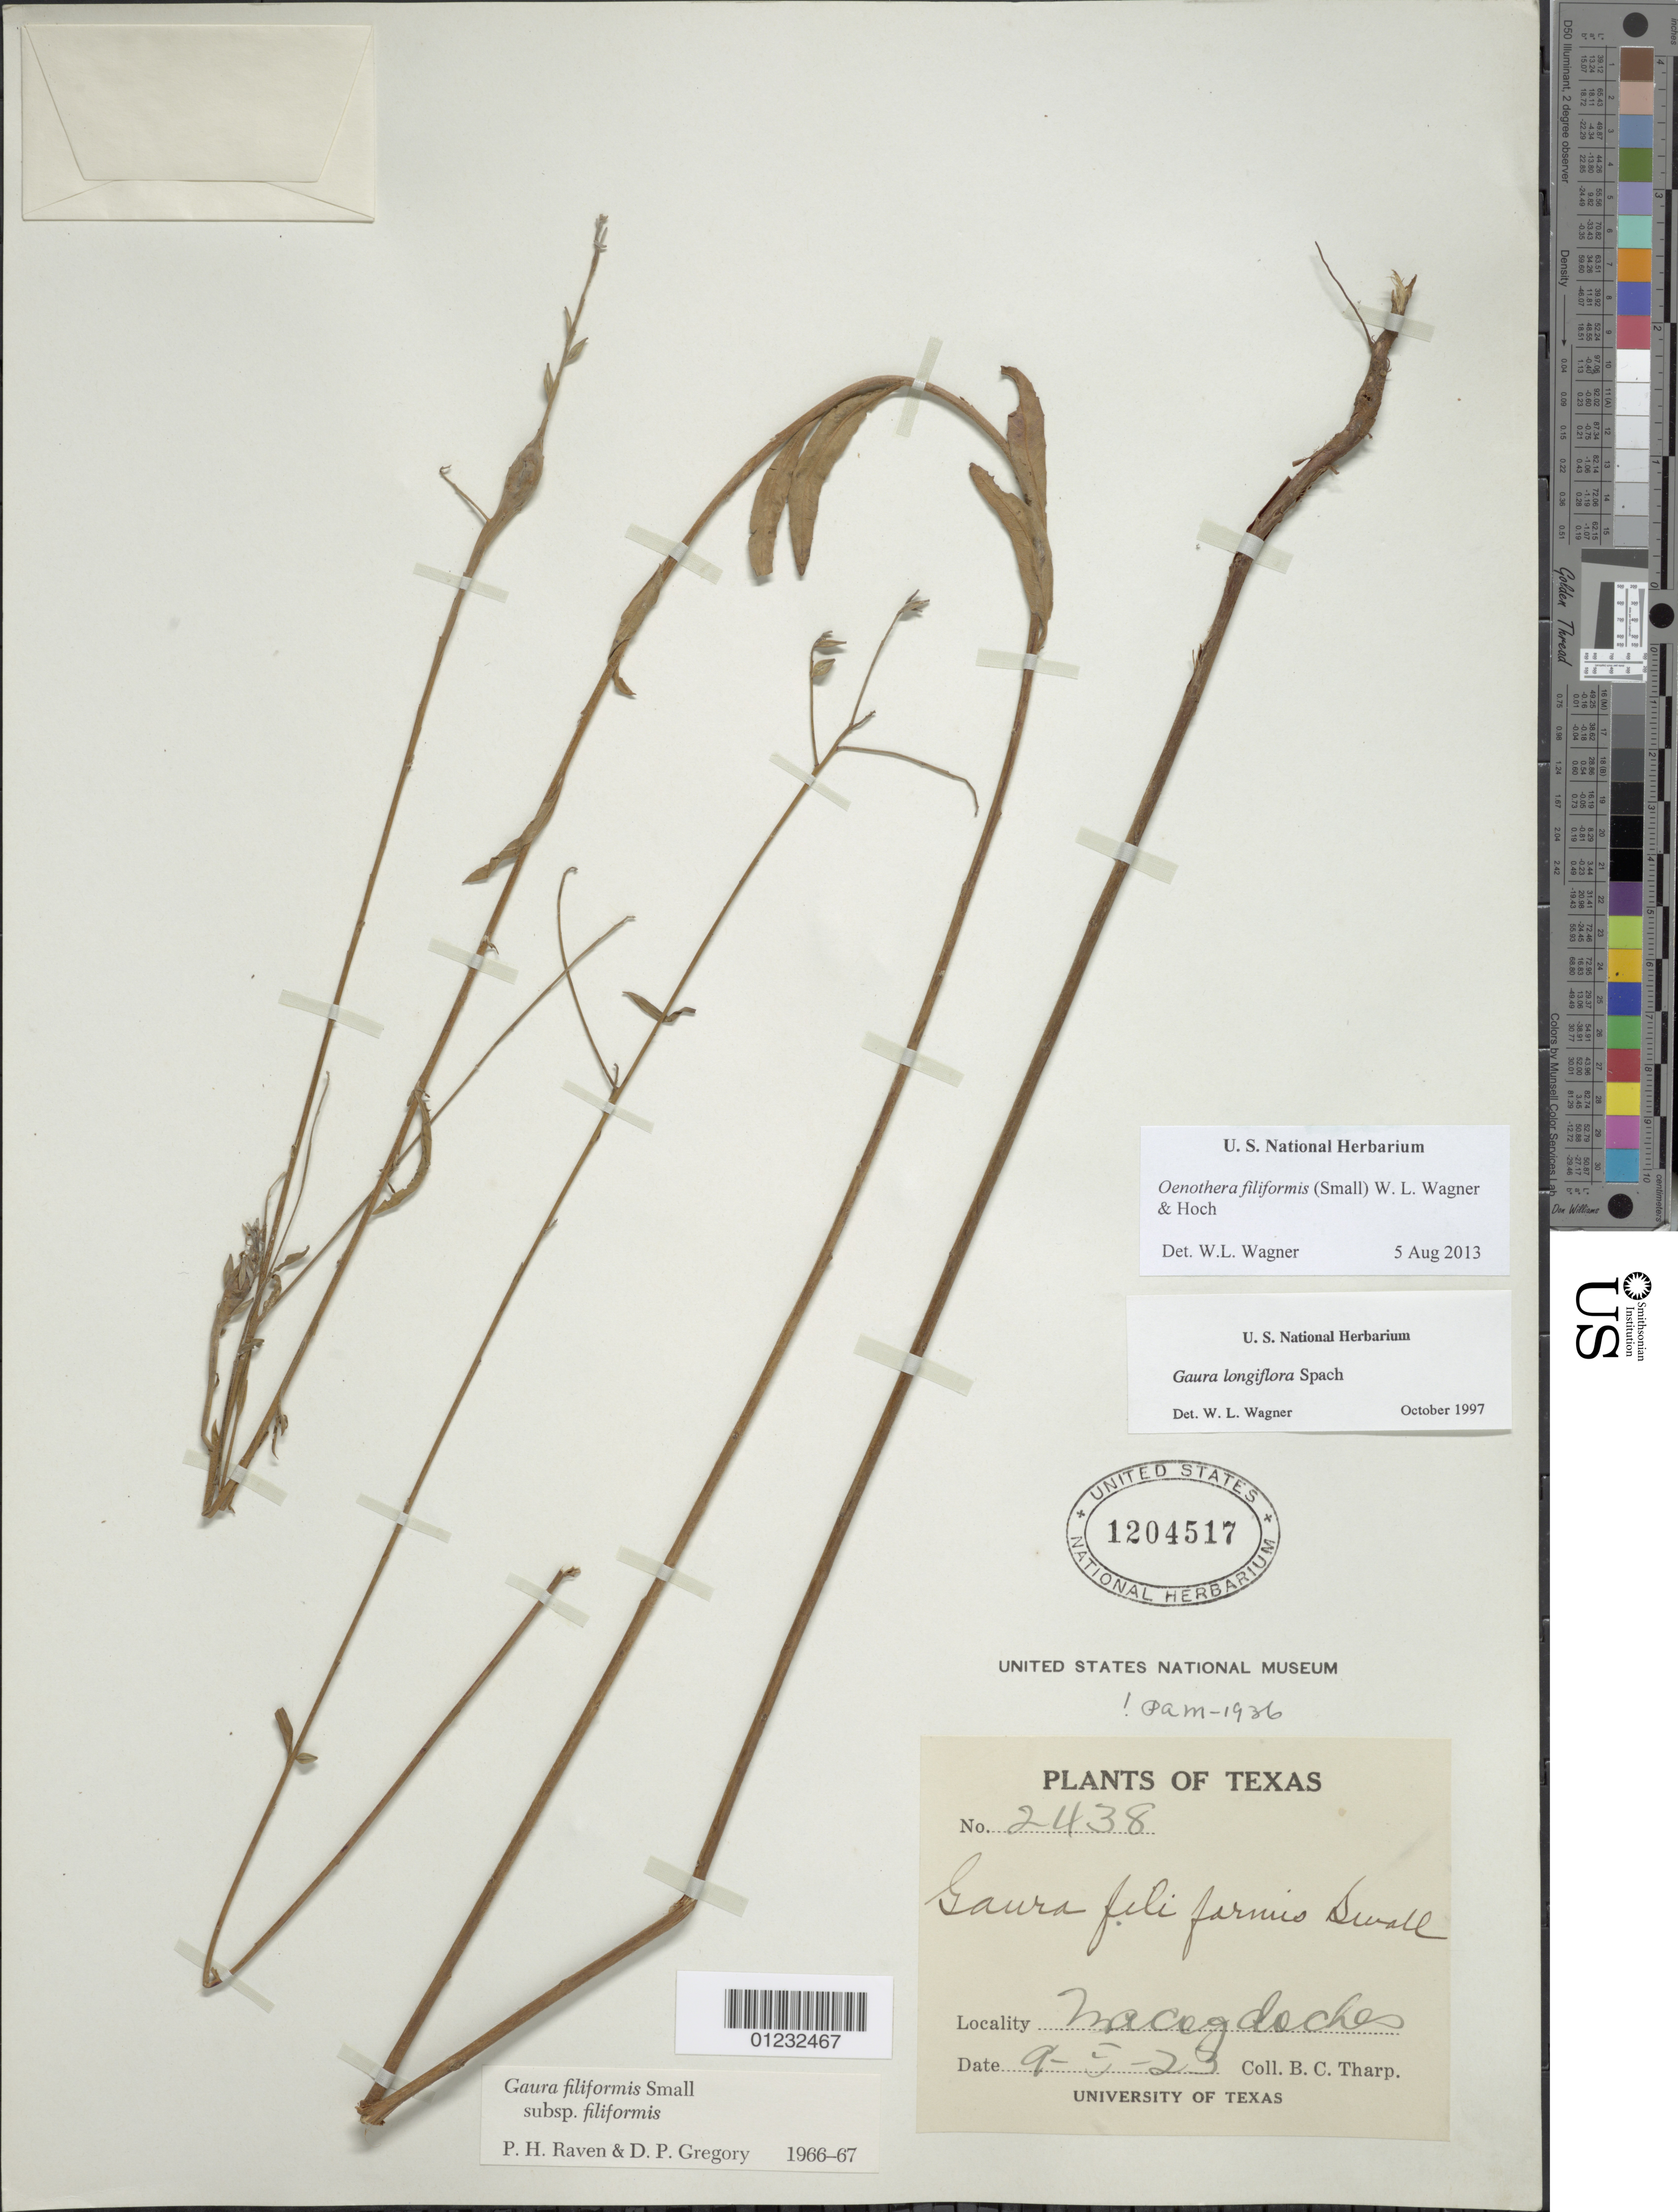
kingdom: Plantae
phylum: Tracheophyta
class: Magnoliopsida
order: Myrtales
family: Onagraceae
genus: Oenothera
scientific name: Oenothera filiformis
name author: (Small) W.L. Wagner & Hoch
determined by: Wagner, W. L., (BOT), Smithsonian Institution - National Museum of Natural History (UNITED STATES)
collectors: B. C. Tharp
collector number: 2438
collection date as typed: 9-5-23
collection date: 1923-05-09 or 1923-09-05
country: United States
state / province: Texas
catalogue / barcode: US 1204517